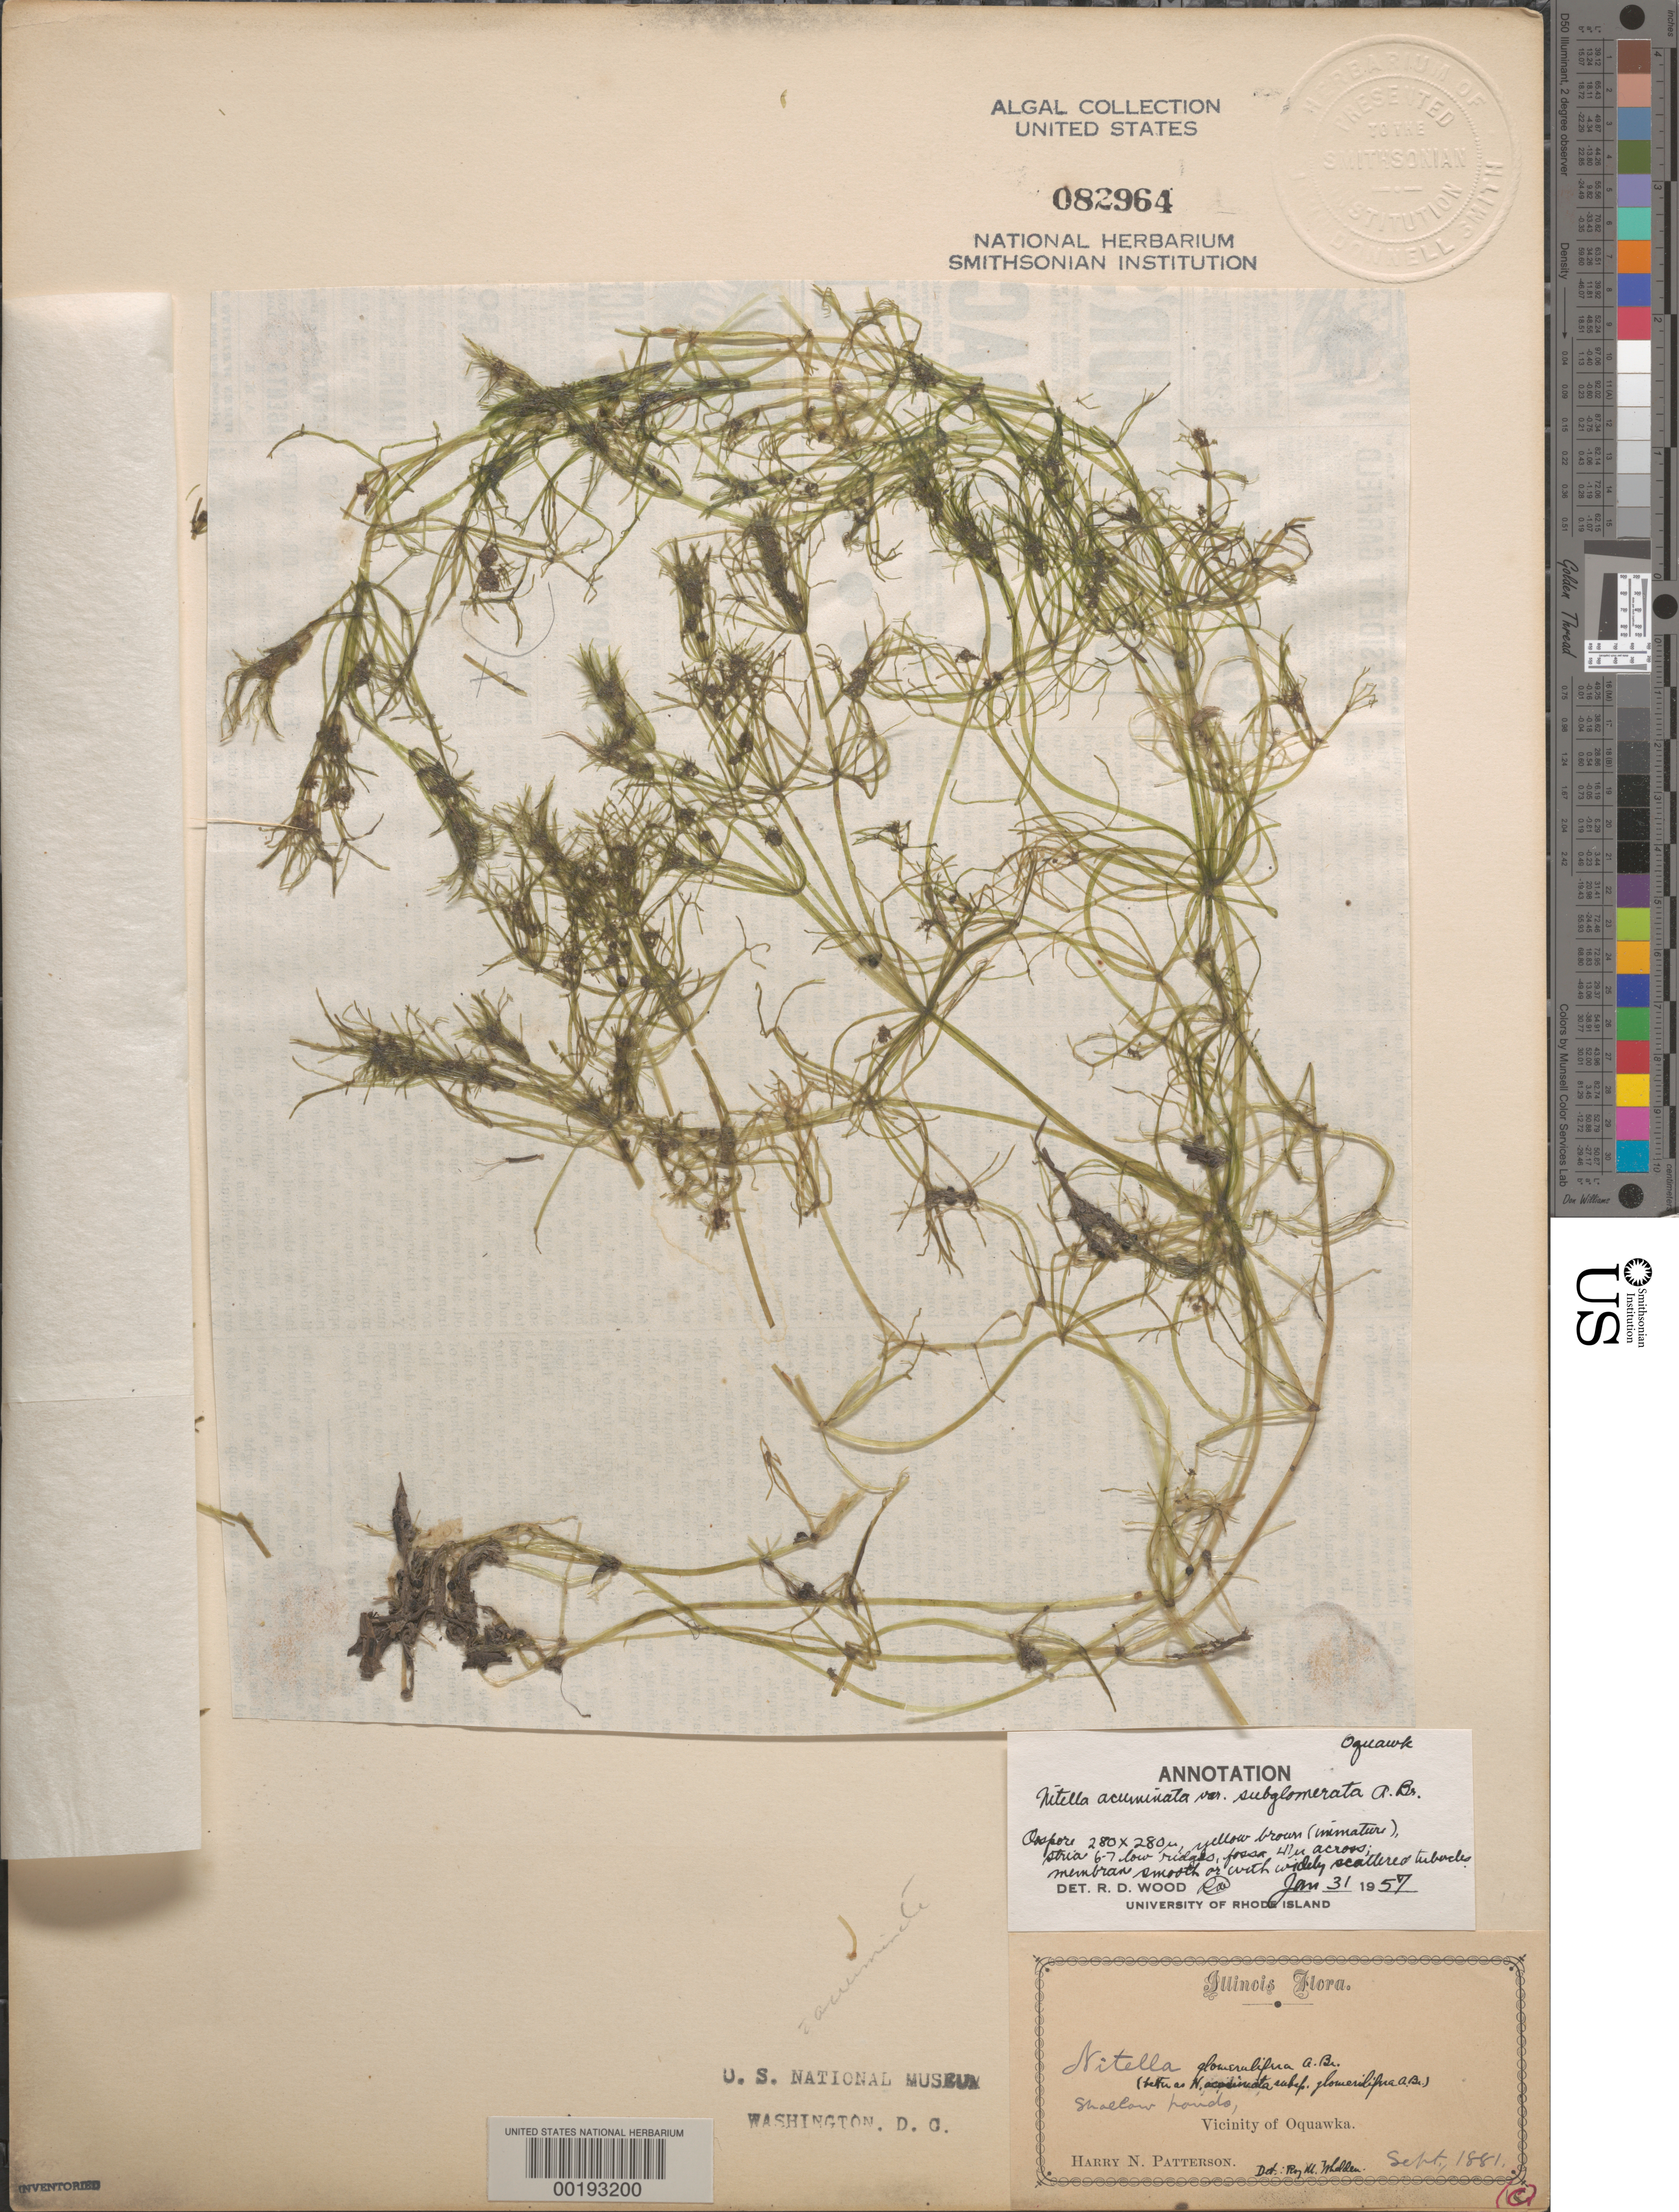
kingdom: Plantae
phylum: Charophyta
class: Charophyceae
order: Charales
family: Characeae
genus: Nitella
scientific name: Nitella acuminata var. subglomerata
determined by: Wood, R. D.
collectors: H. N. Patterson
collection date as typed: Sep 1881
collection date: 1881-09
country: United States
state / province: Illinois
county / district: Henderson County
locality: Oquawka area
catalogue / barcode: US 82964